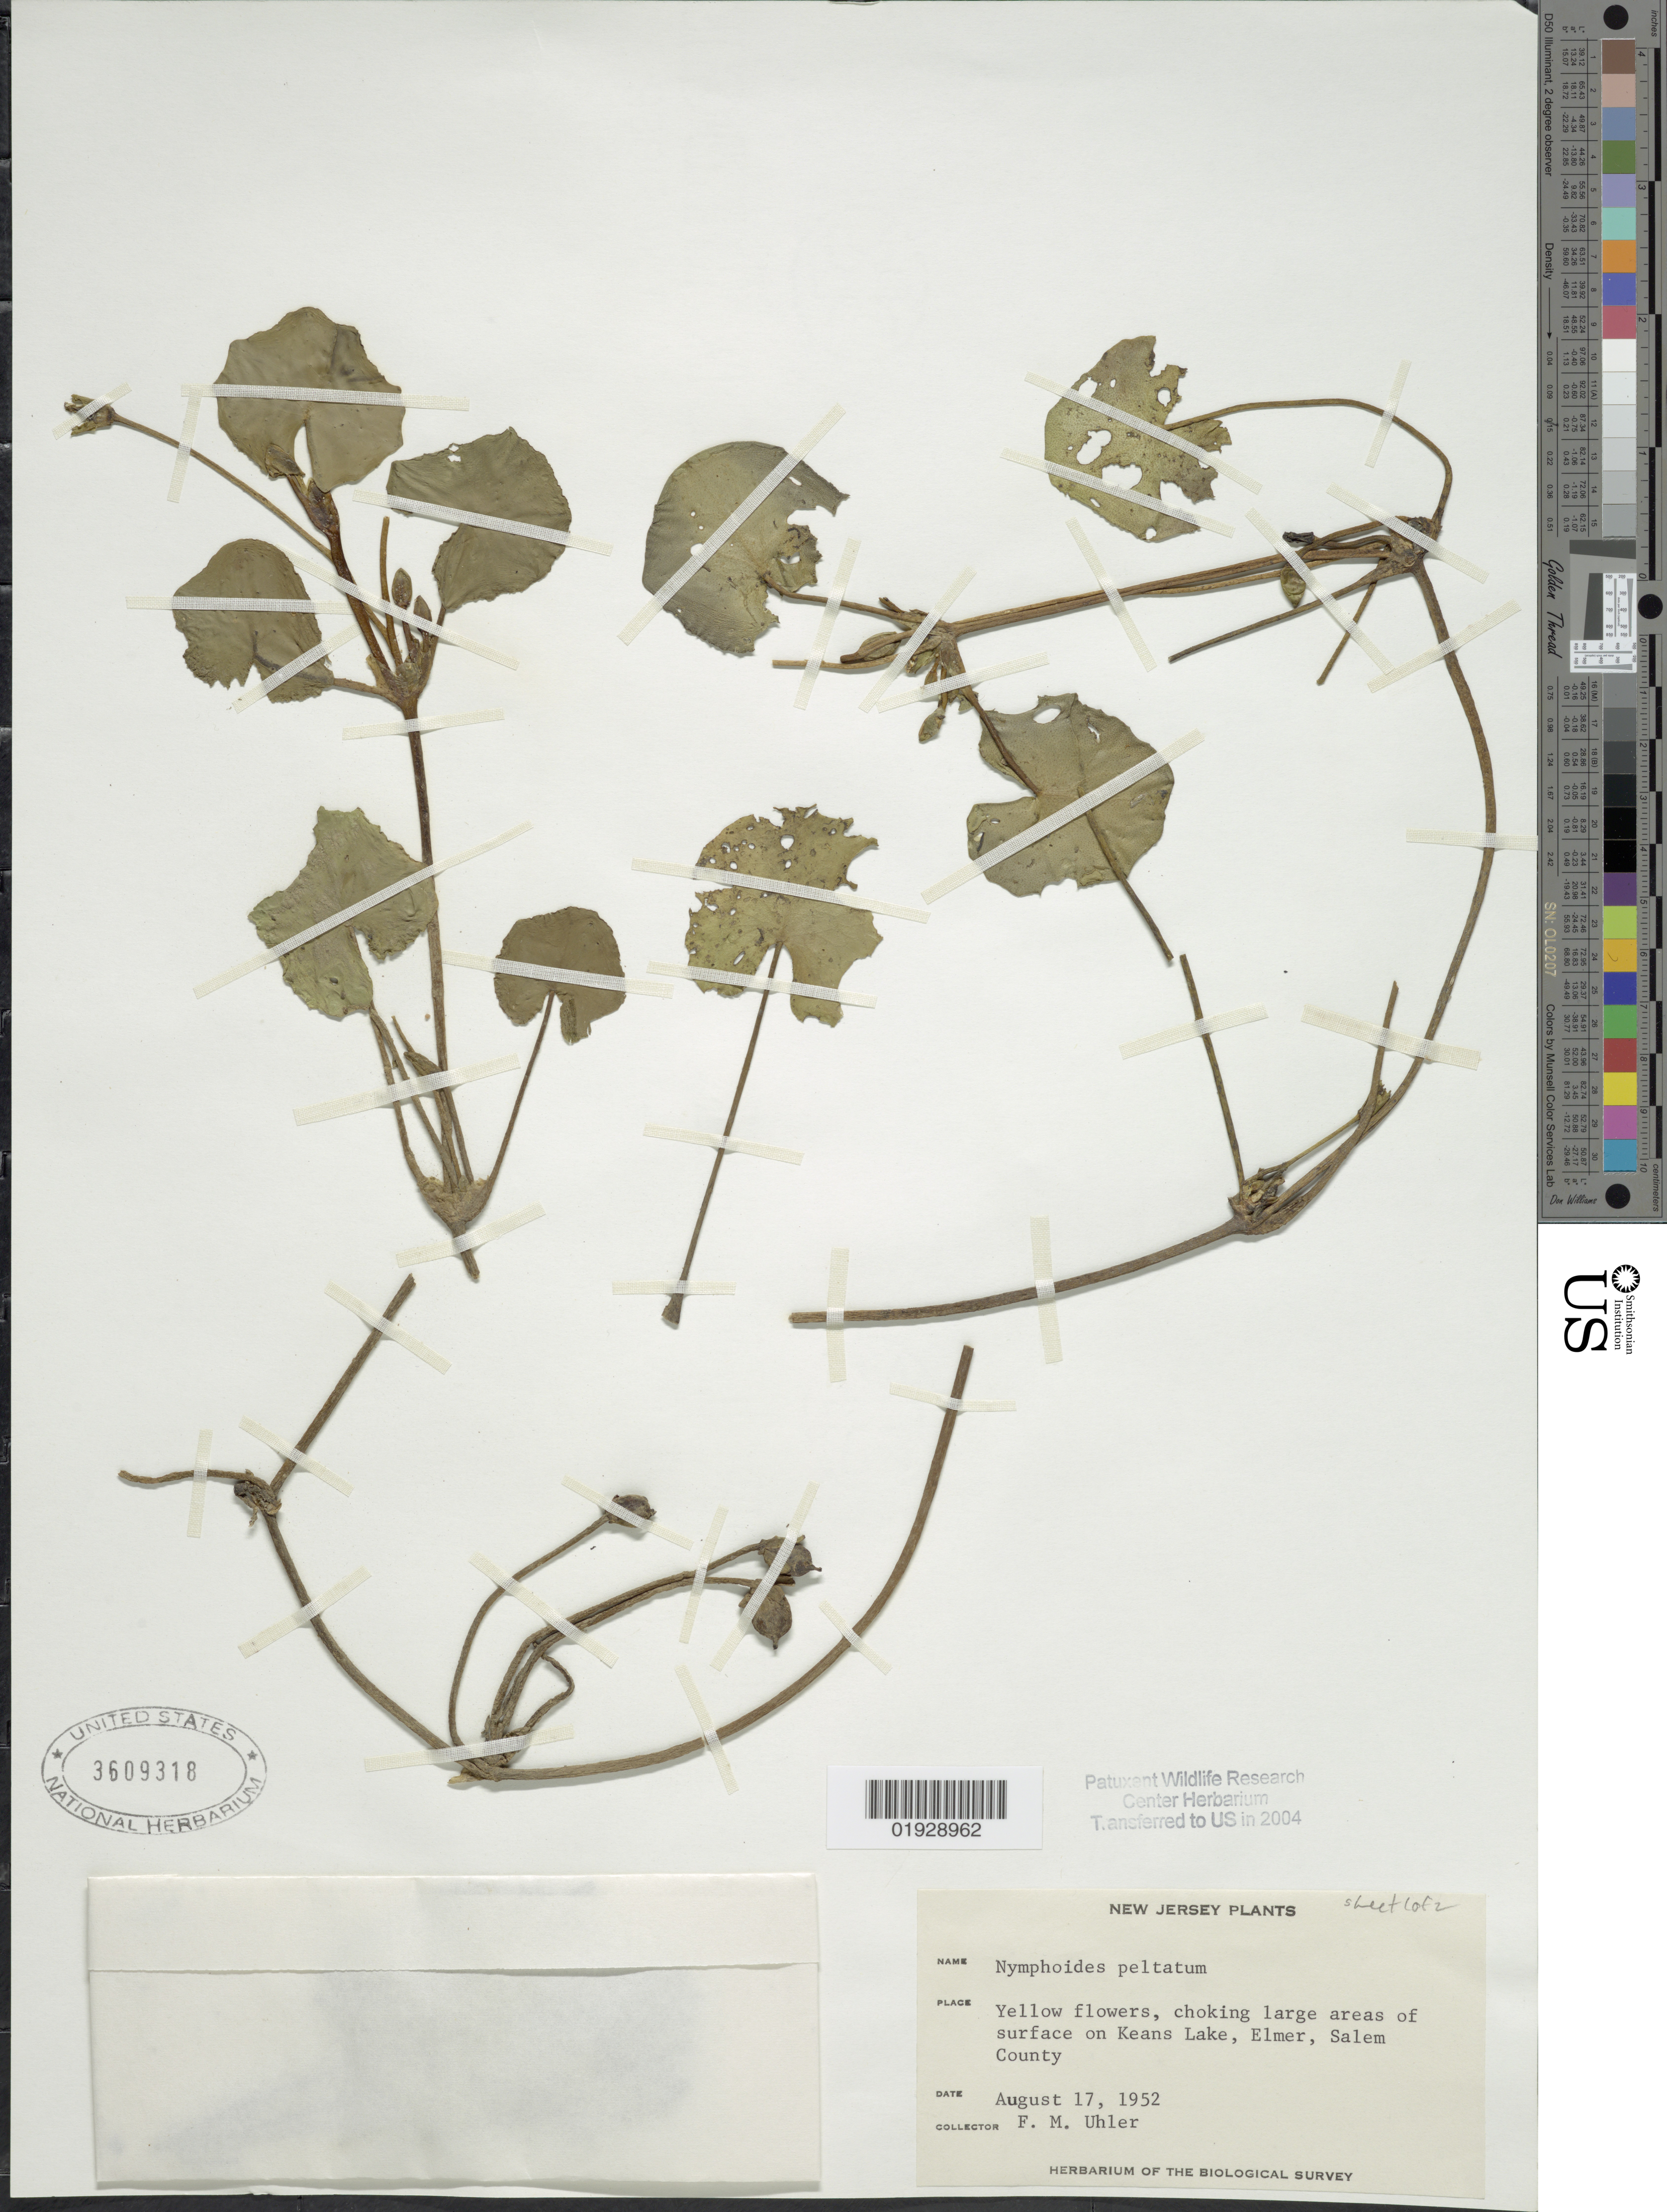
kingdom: Plantae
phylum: Tracheophyta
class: Magnoliopsida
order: Asterales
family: Menyanthaceae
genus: Nymphoides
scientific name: Nymphoides peltata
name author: (J.F. Gmel.) Britton & Rendle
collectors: F. M. Uhler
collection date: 1952-08-17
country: United States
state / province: New Jersey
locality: Choking large areas of surface on Keans Lake, Elmer, Salem County.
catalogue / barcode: US 3609318